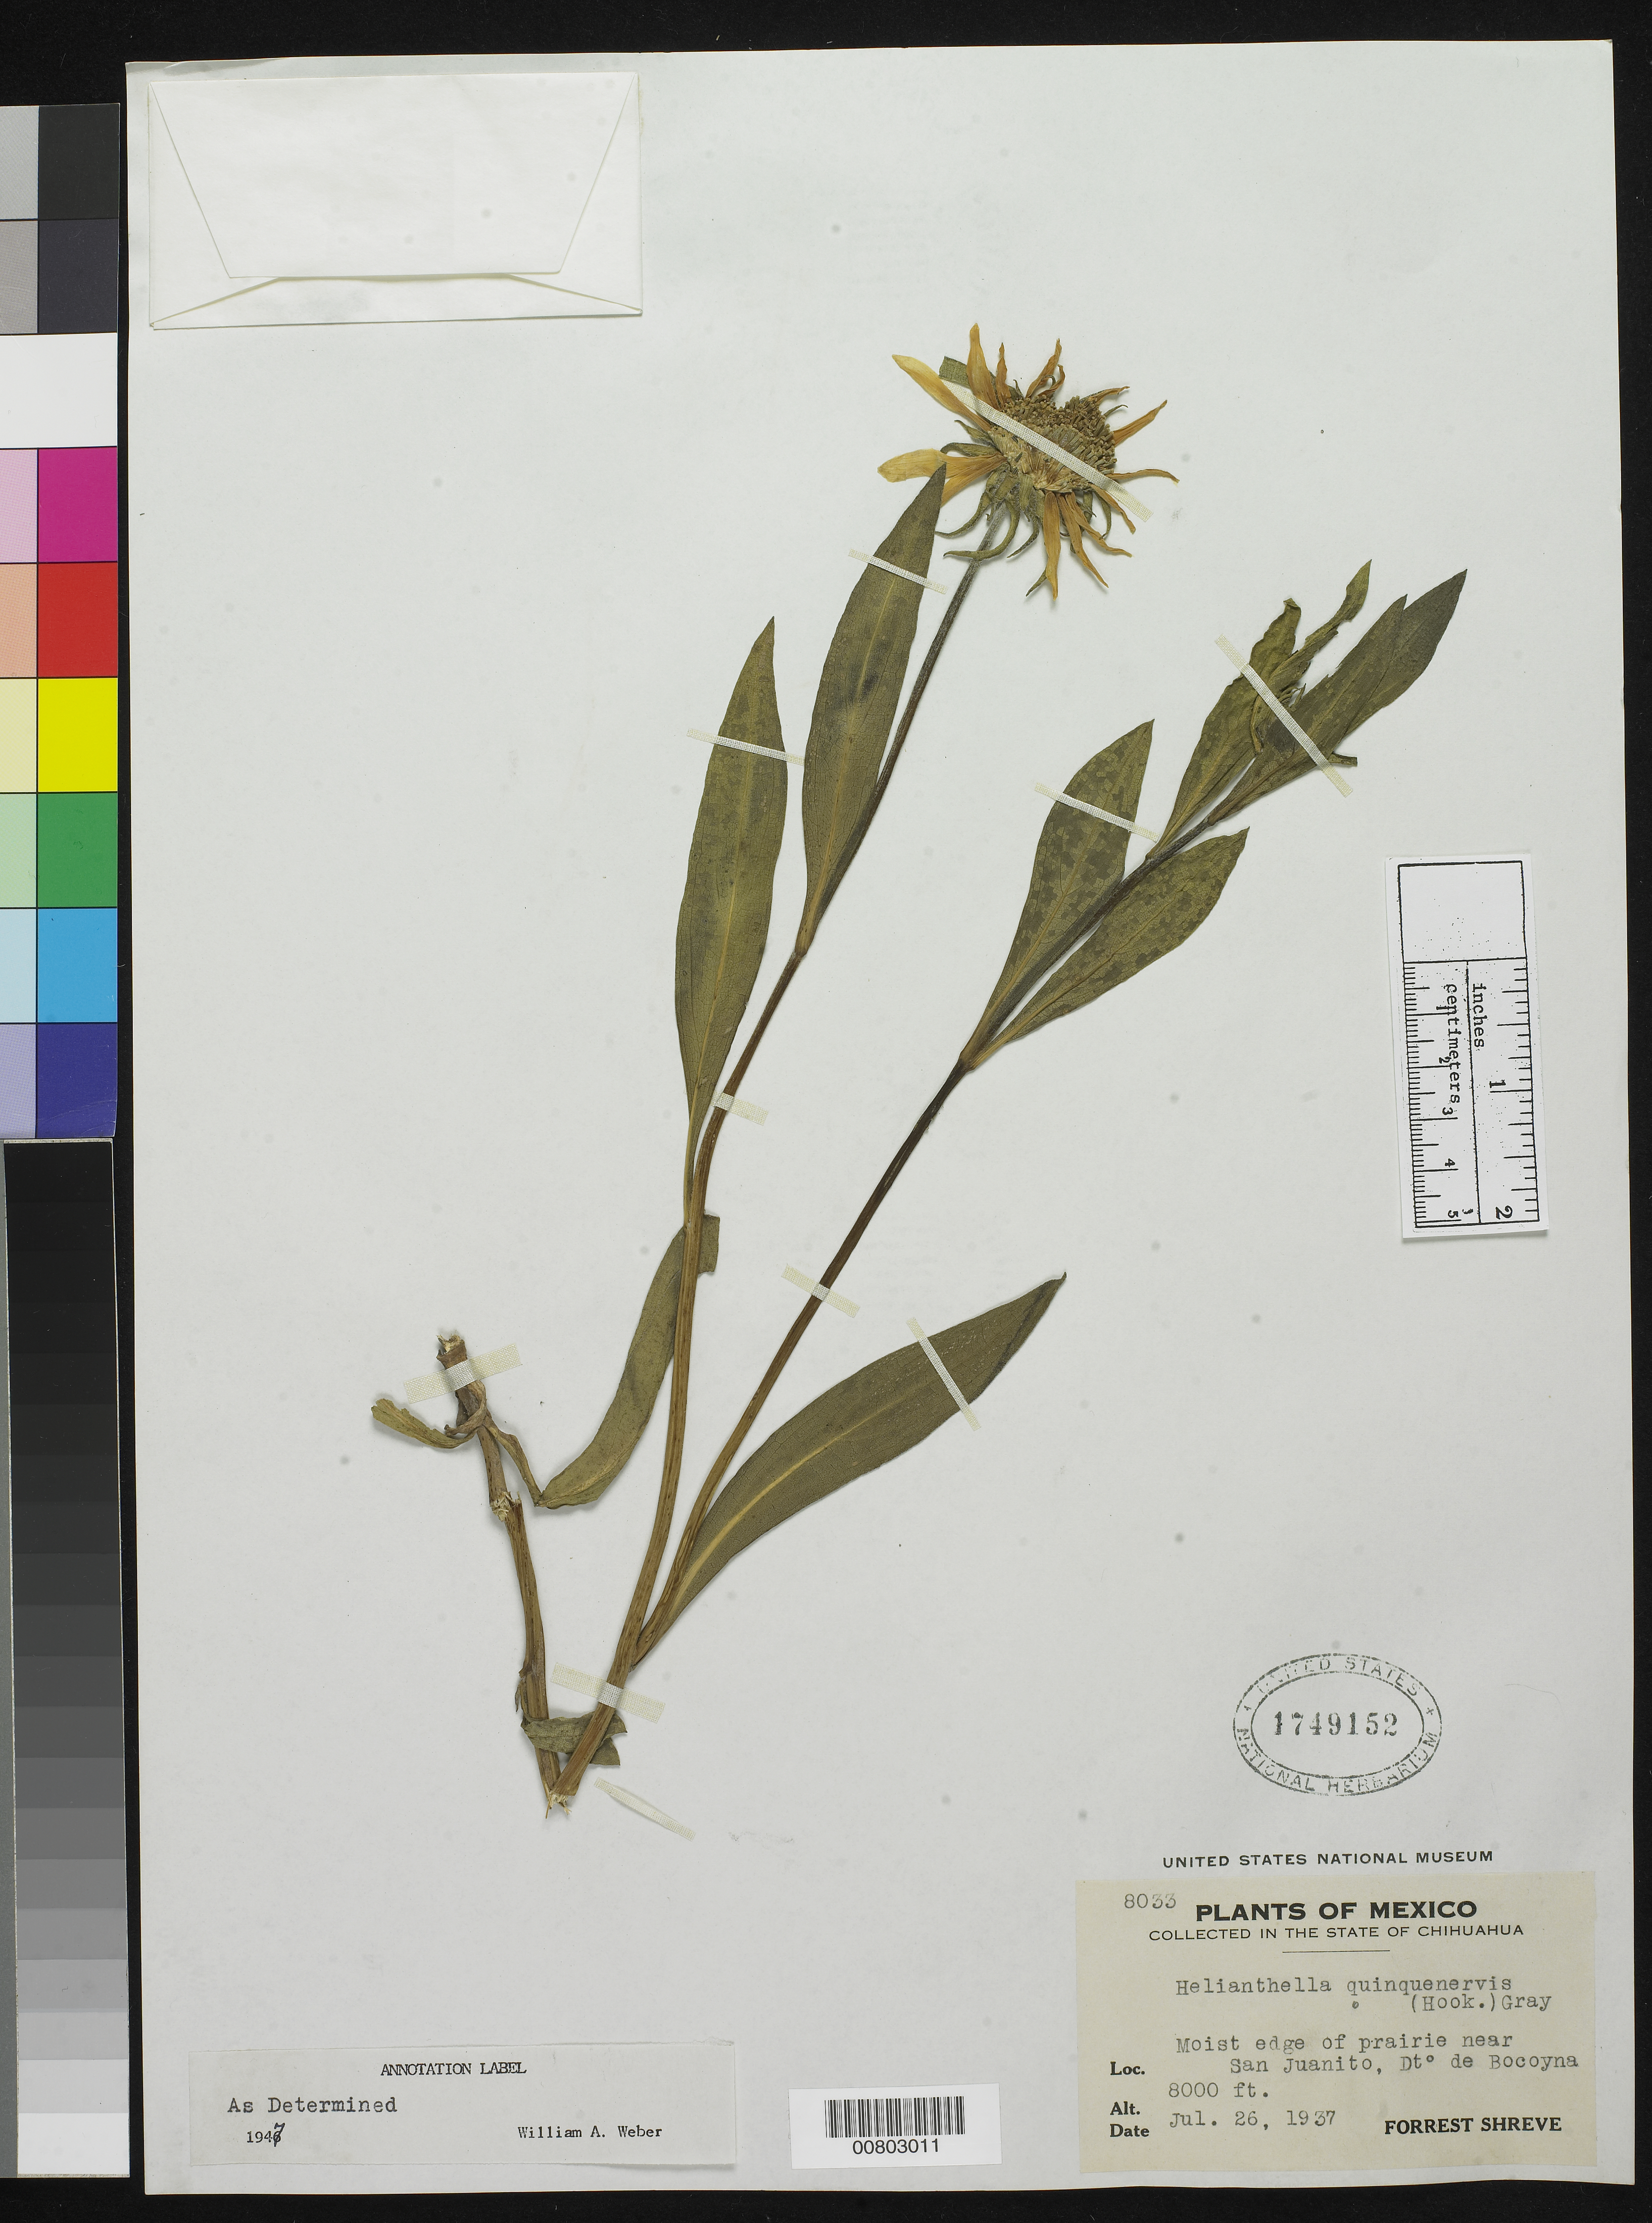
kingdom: Plantae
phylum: Tracheophyta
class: Magnoliopsida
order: Asterales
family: Asteraceae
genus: Helianthella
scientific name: Helianthella quinquenervis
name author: (Hook.) A. Gray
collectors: F. Shreve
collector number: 8033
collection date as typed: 26 Jul 1937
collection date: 1937-07-26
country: Mexico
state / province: Chihuahua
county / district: Bocoyna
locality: Near San Juanito, Municipio de Bocoyna, Chihuahua.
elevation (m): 2438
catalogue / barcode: US 1749152